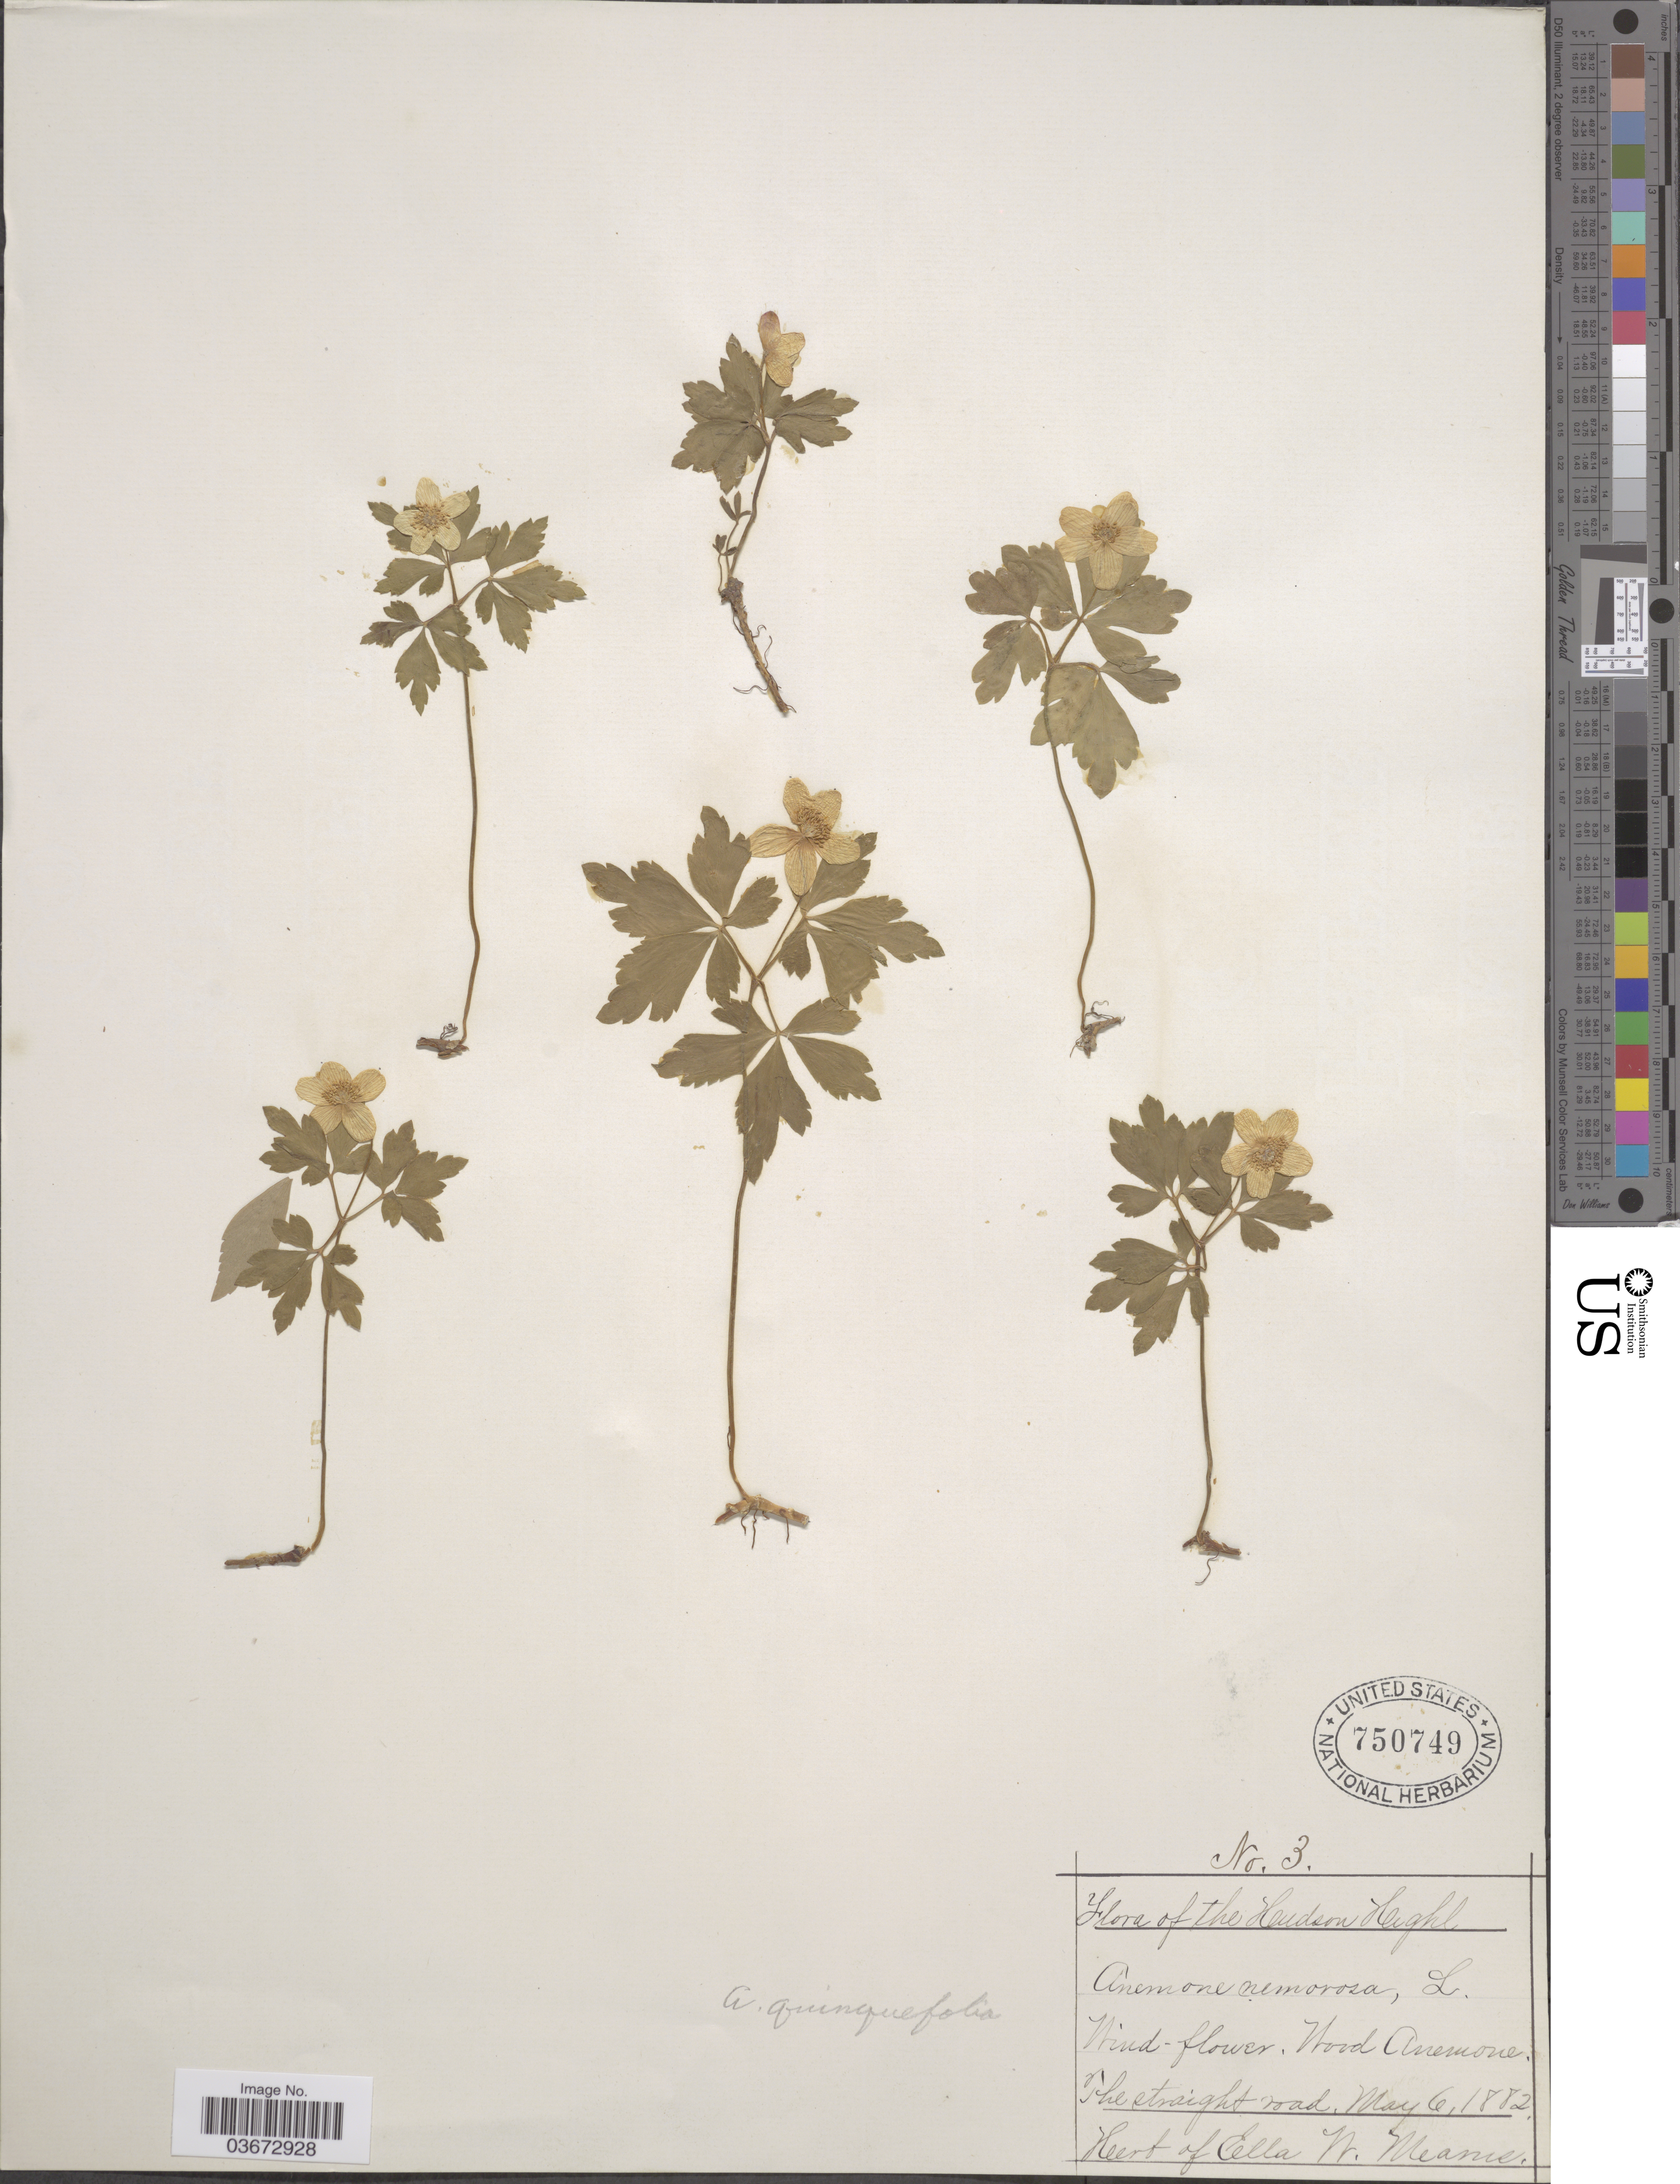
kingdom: Plantae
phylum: Tracheophyta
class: Magnoliopsida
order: Ranunculales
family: Ranunculaceae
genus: Anemone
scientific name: Anemone quinquefolia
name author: L.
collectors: ex herb. Ella W. Mearns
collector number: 3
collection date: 1882-05-06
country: United States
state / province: New York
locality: The Hudson Heighl. The straight road.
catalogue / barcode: US 750749